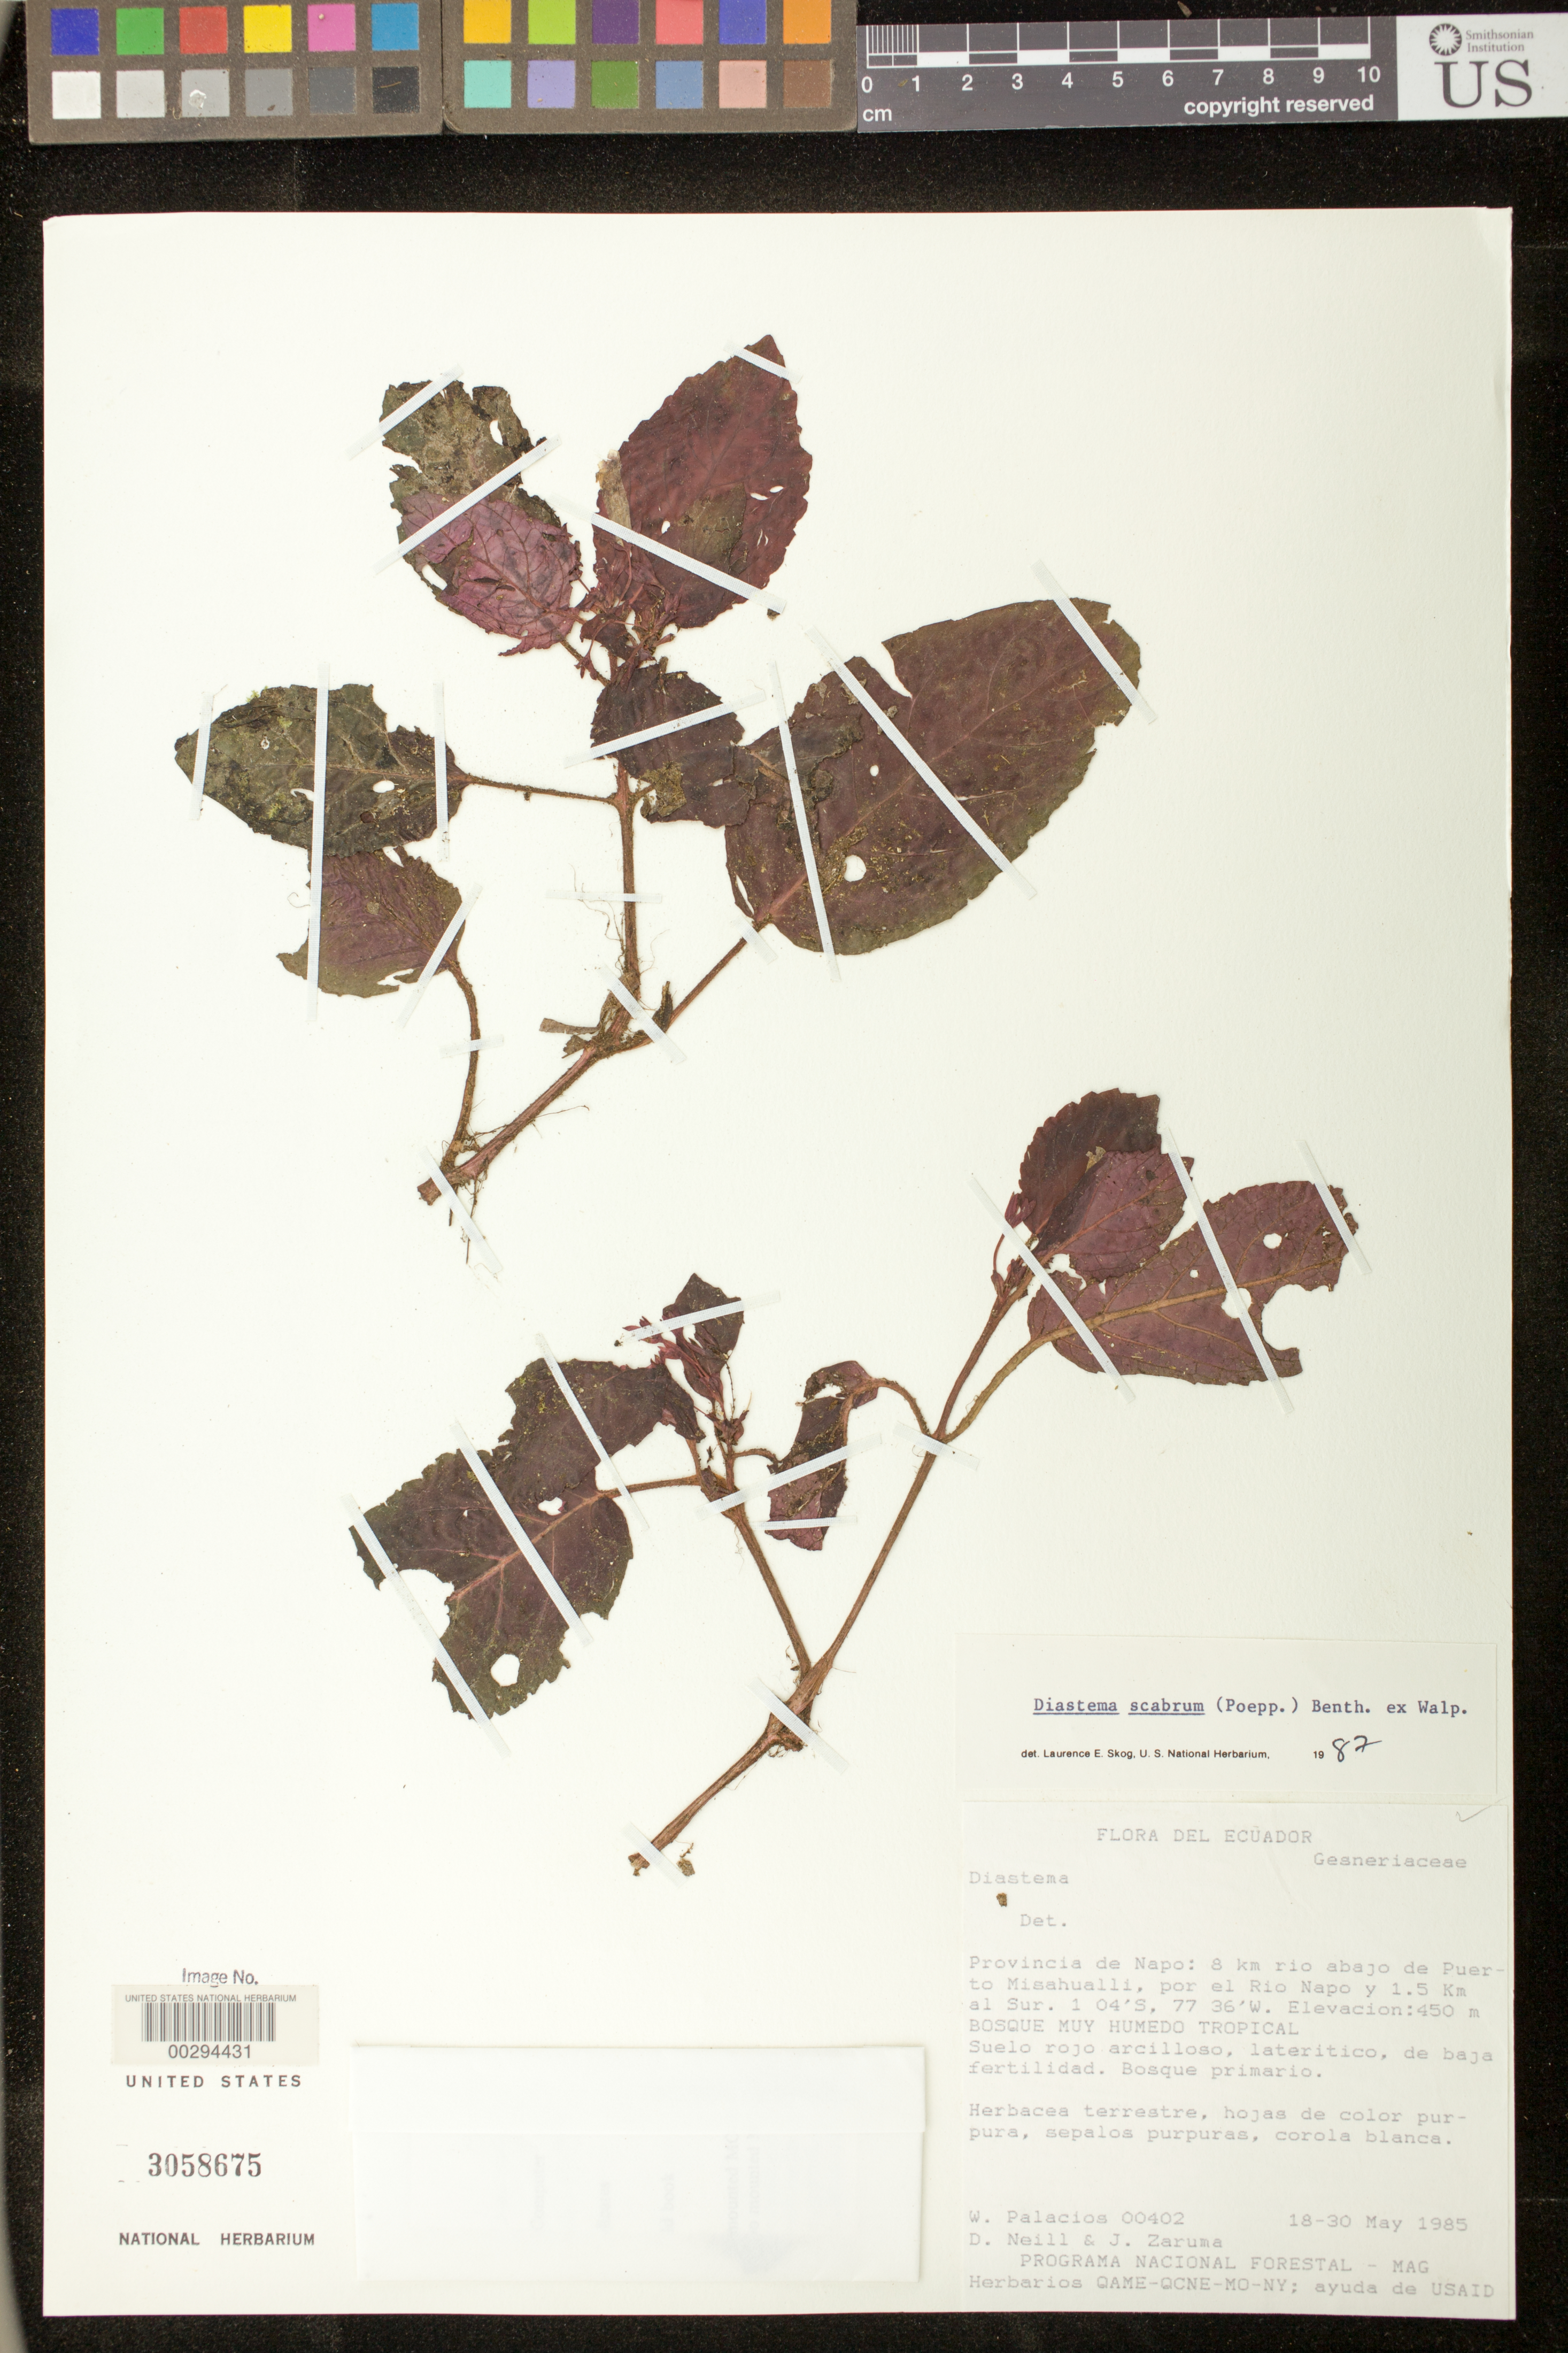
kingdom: Plantae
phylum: Tracheophyta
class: Magnoliopsida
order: Lamiales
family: Gesneriaceae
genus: Diastema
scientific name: Diastema scabrum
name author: (Poepp.) Benth. ex Walp.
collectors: W. Palacios, D. A. Neill & J. Zaruma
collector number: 402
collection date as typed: May 1985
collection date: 1985-05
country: Ecuador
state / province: Napo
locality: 8 km downstream of Puerto Misahualli, ...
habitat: Very humid tropical forest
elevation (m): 450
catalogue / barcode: US 3058675